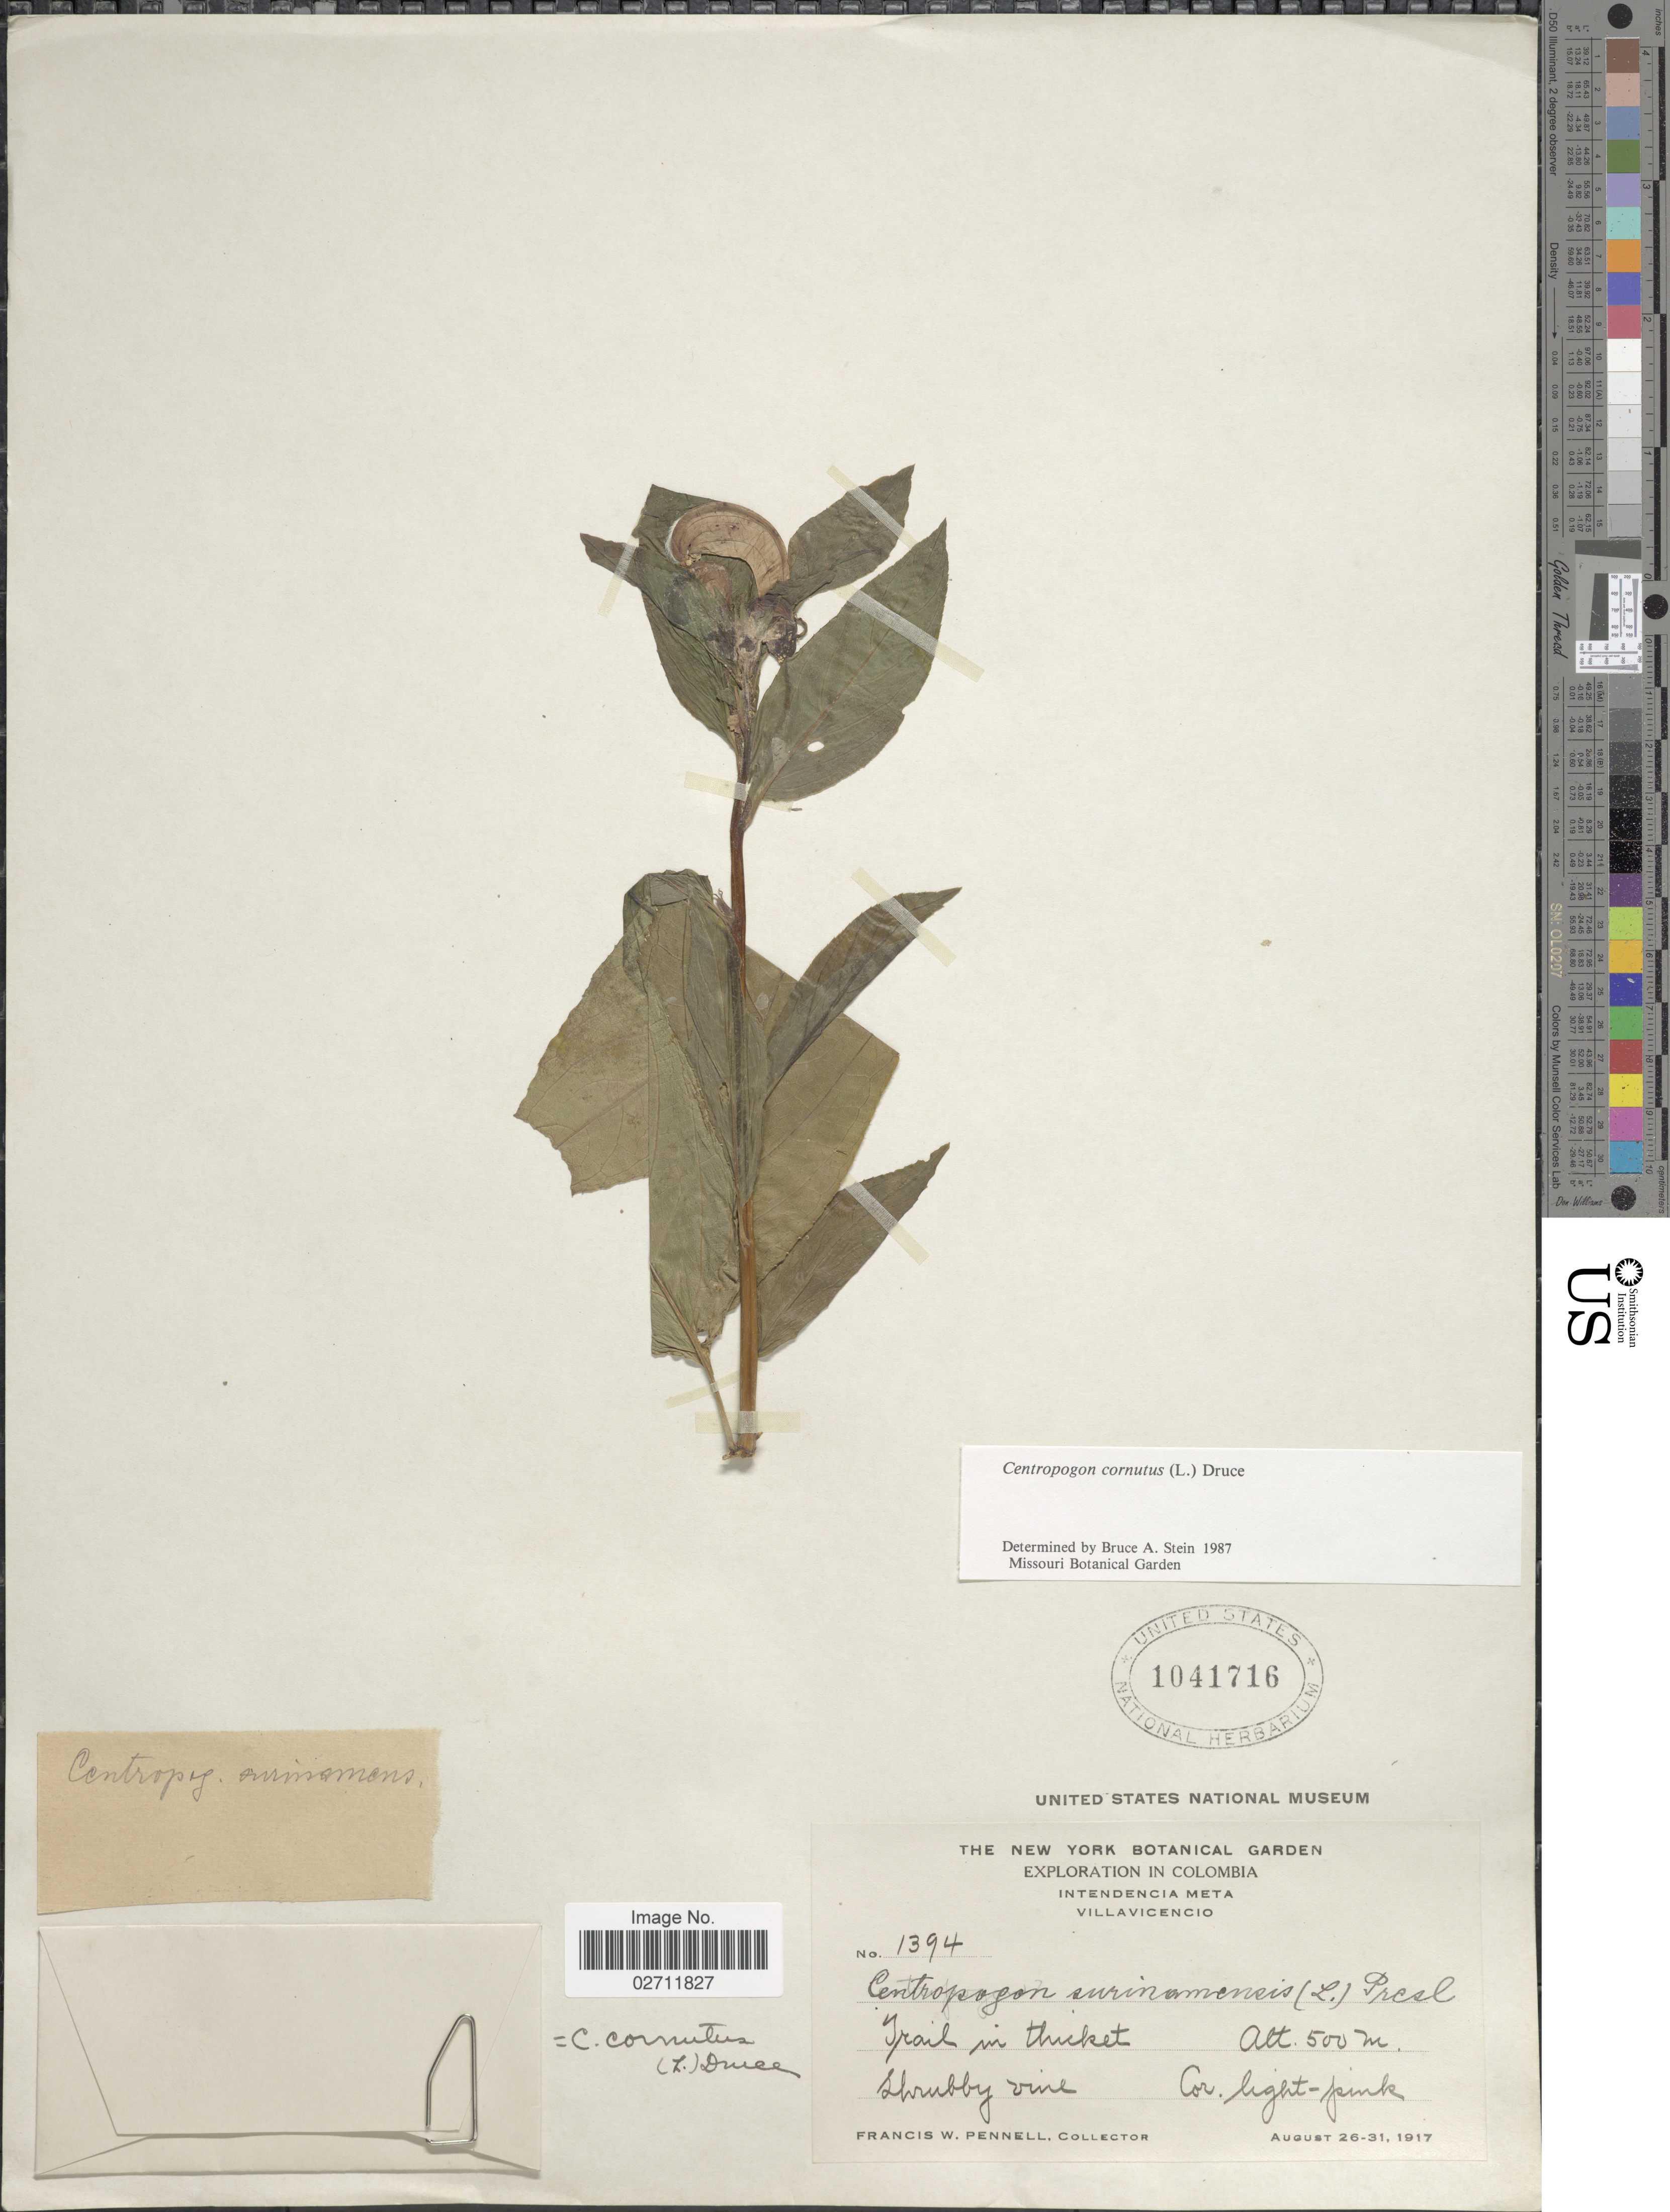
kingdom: Plantae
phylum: Tracheophyta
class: Magnoliopsida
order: Asterales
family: Campanulaceae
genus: Centropogon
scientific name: Centropogon cornutus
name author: (L.) Druce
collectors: F. W. Pennell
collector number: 1394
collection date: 1917-08-26/1917-08-31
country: Colombia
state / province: Meta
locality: Villavicencio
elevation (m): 500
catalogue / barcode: US 1041716